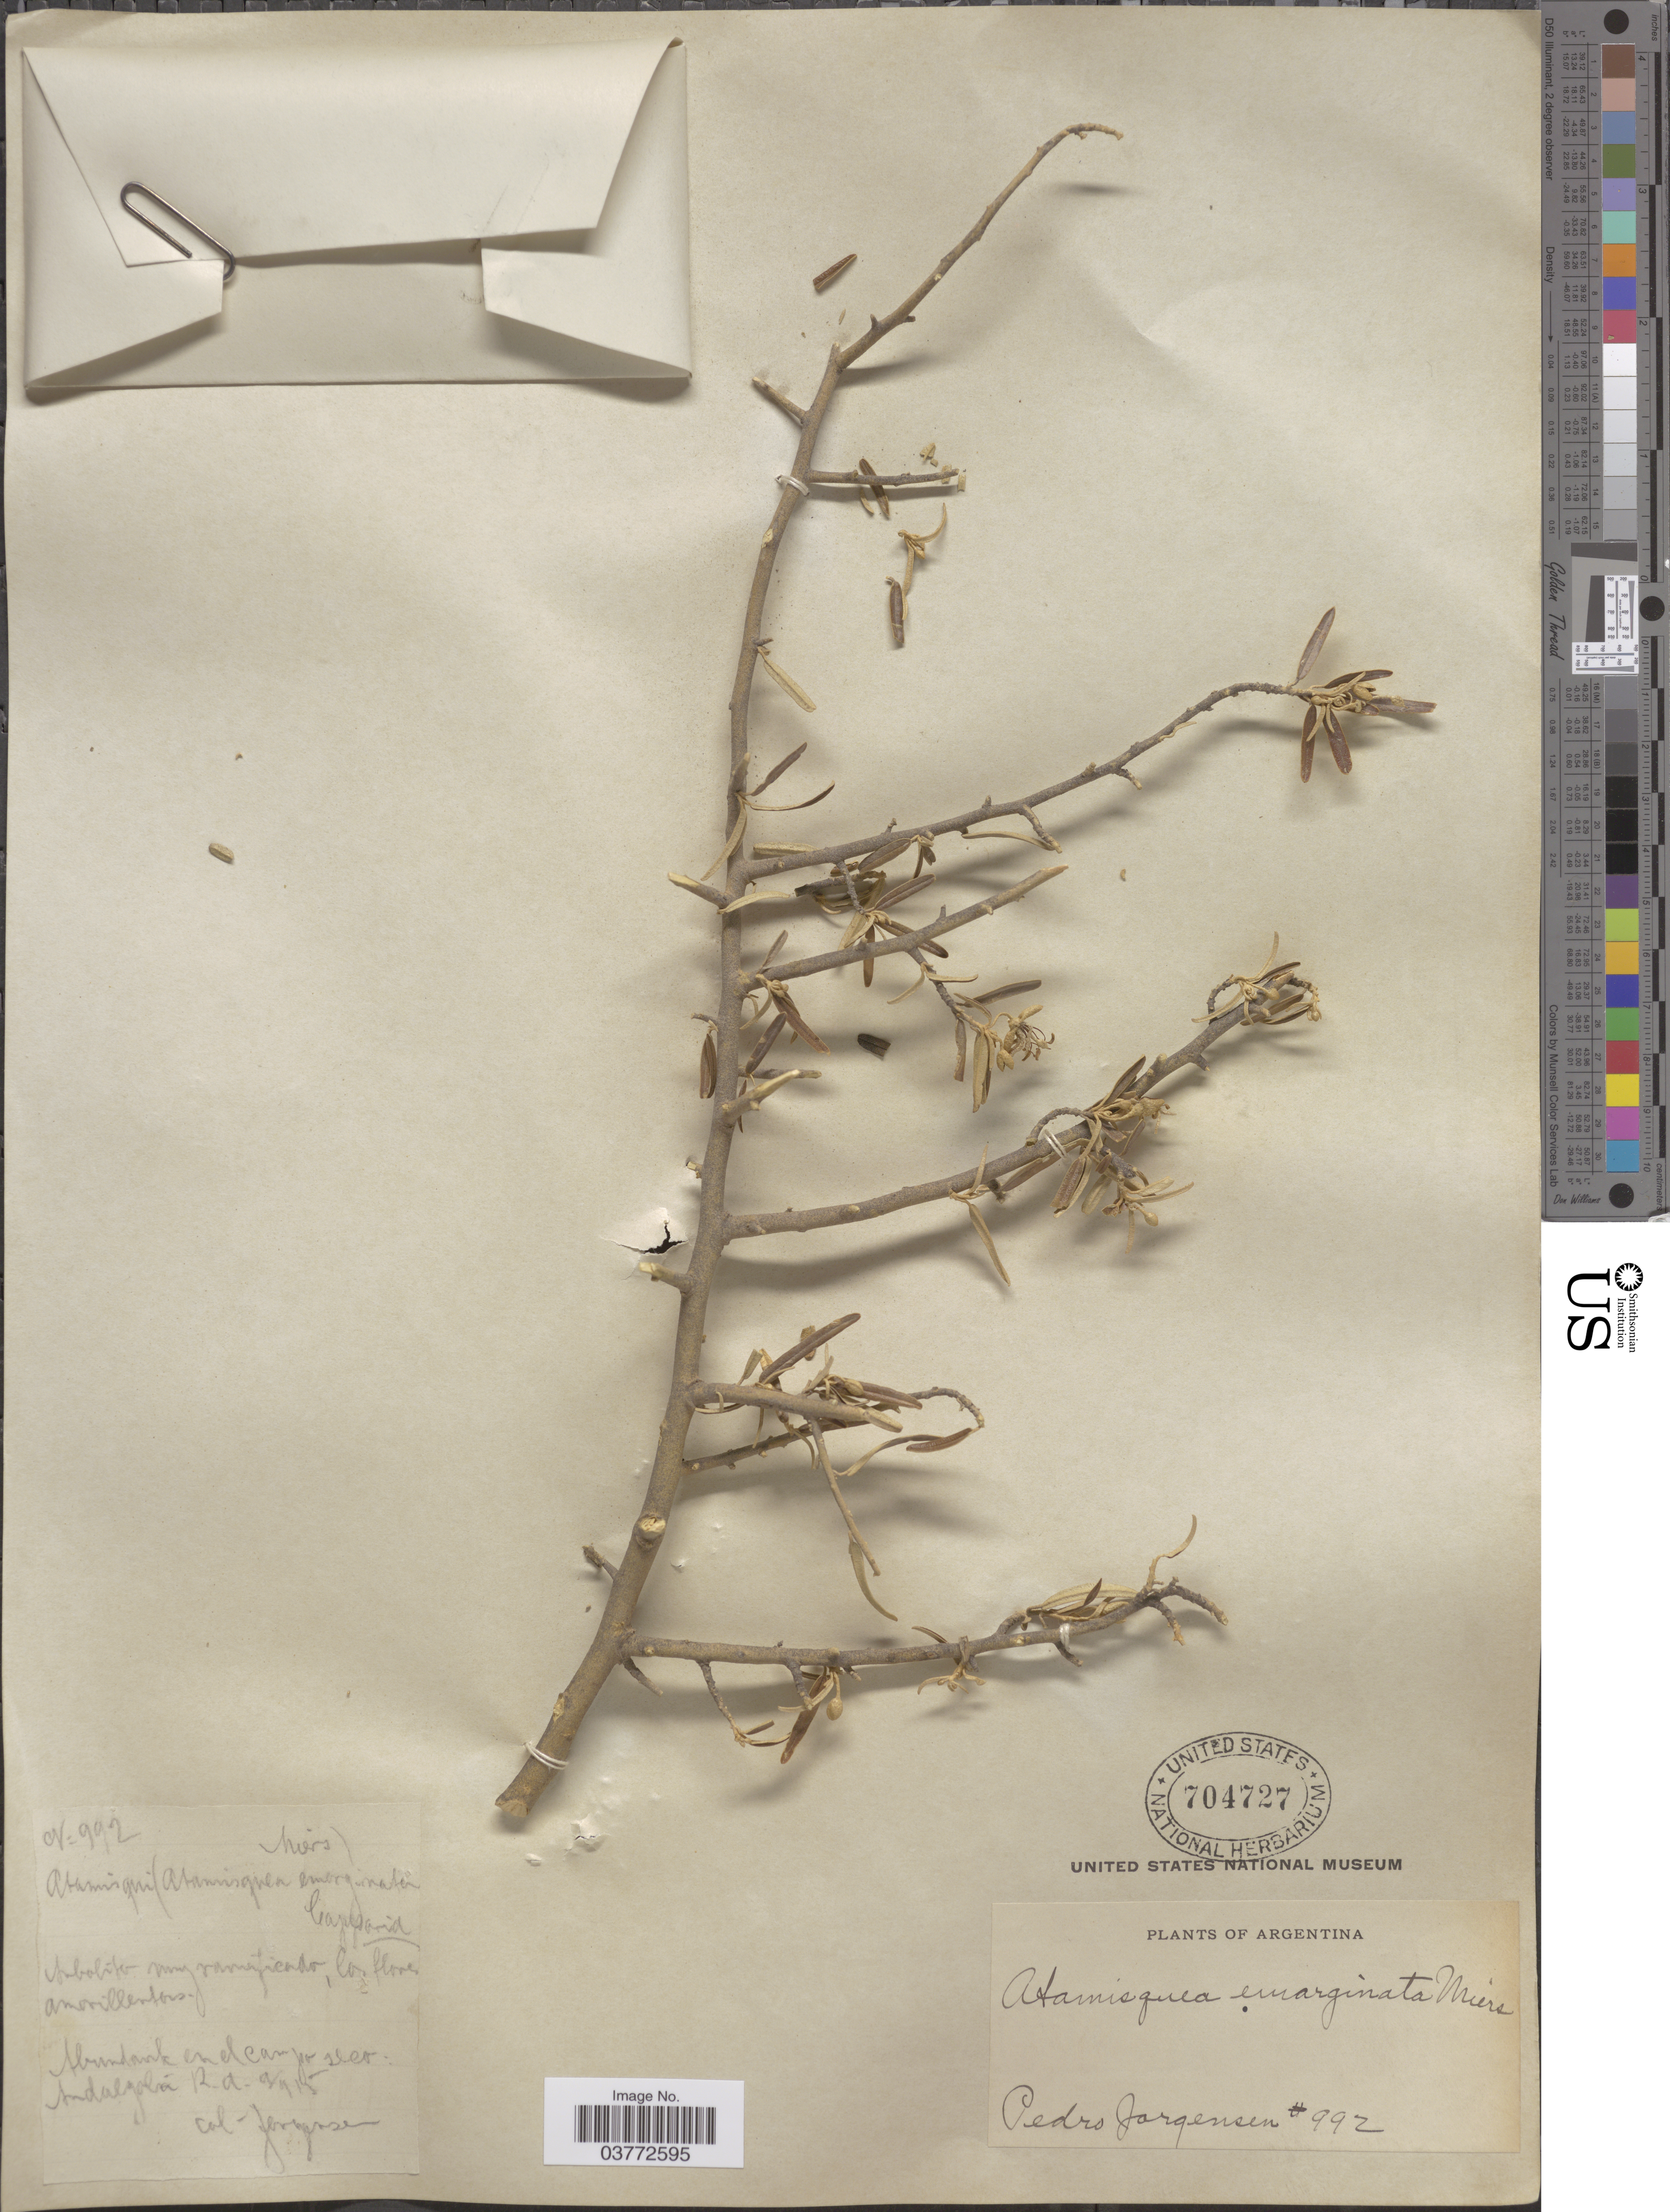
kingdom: Plantae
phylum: Tracheophyta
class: Magnoliopsida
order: Brassicales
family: Capparaceae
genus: Atamisquea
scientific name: Atamisquea emarginata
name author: Miers ex Hook. & Arn.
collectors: P. Jörgensen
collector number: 992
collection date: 1915-09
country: Argentina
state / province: Catamarca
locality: Abundante en el canyon Hco. Andalgalá.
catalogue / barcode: US 704727